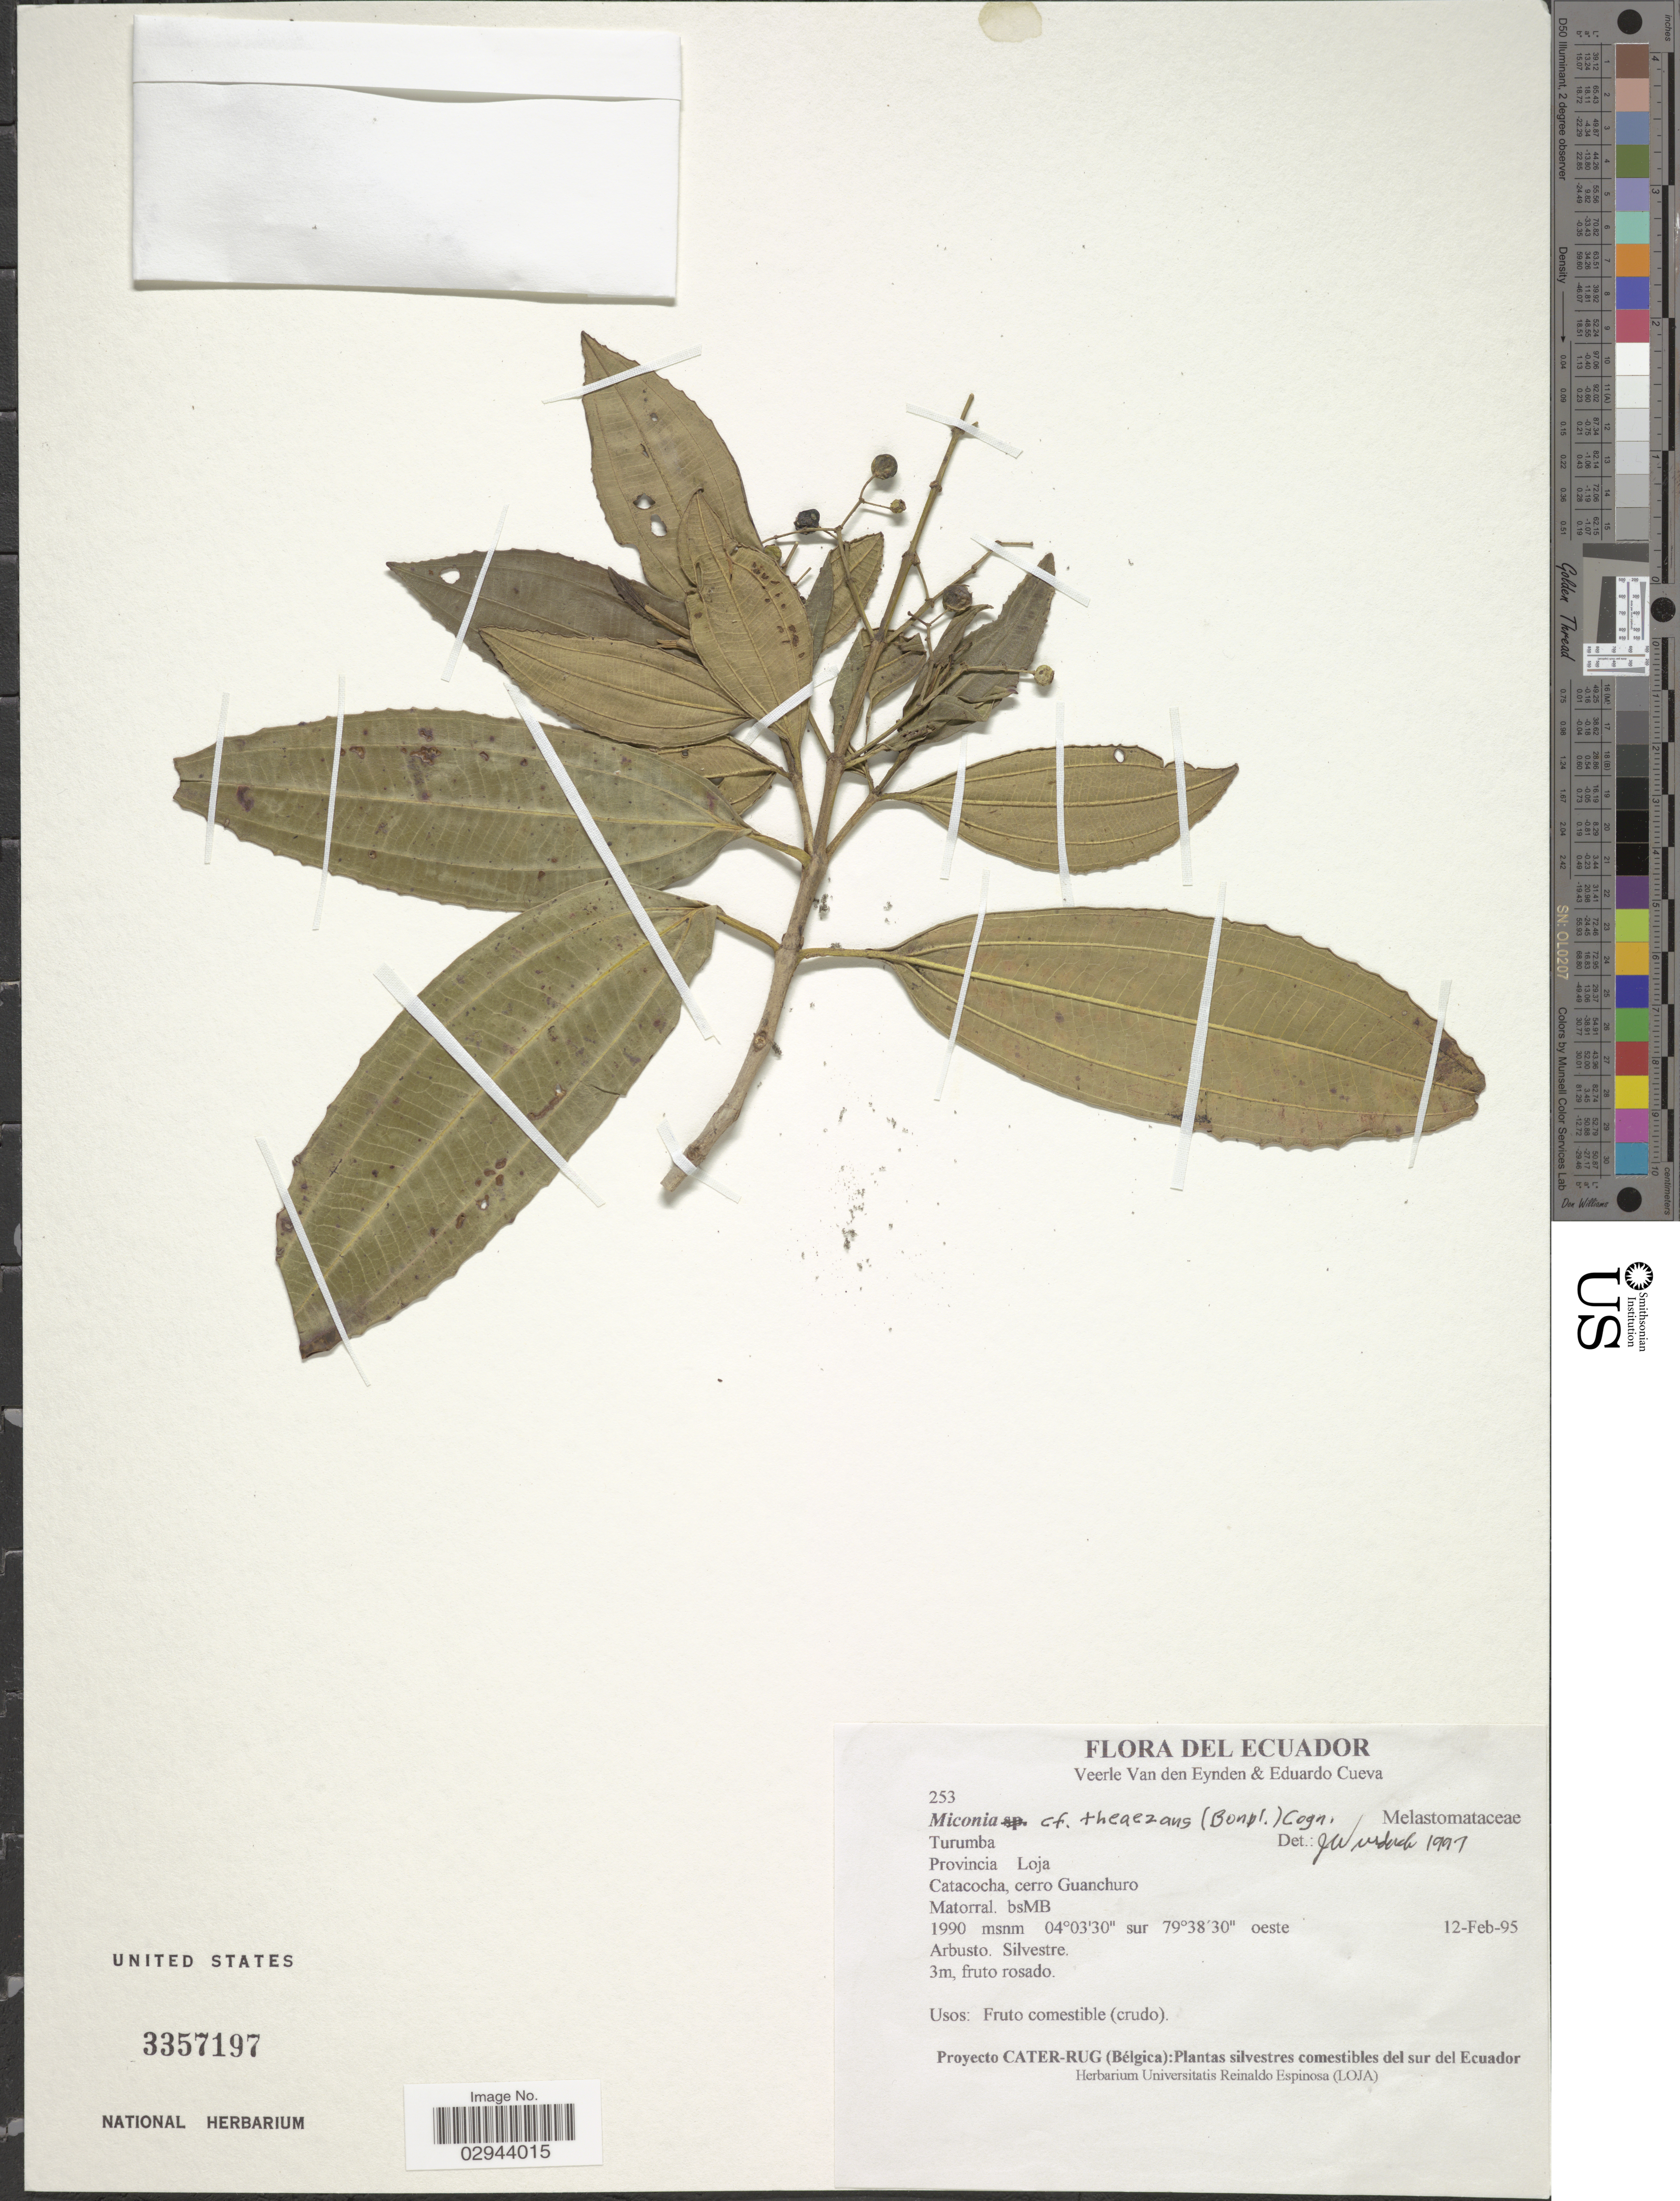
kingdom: Plantae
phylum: Tracheophyta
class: Magnoliopsida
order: Myrtales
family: Melastomataceae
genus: Miconia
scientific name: Miconia theizans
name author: (Bonpl.) Cogn.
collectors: V. Van den Eynden & E. Cueva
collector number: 253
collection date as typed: Transcribed d/m/y: 12/2/95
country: Ecuador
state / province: Loja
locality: Turumba, Catacocha, cerro Guanchuro.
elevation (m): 1990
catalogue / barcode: US 3357197